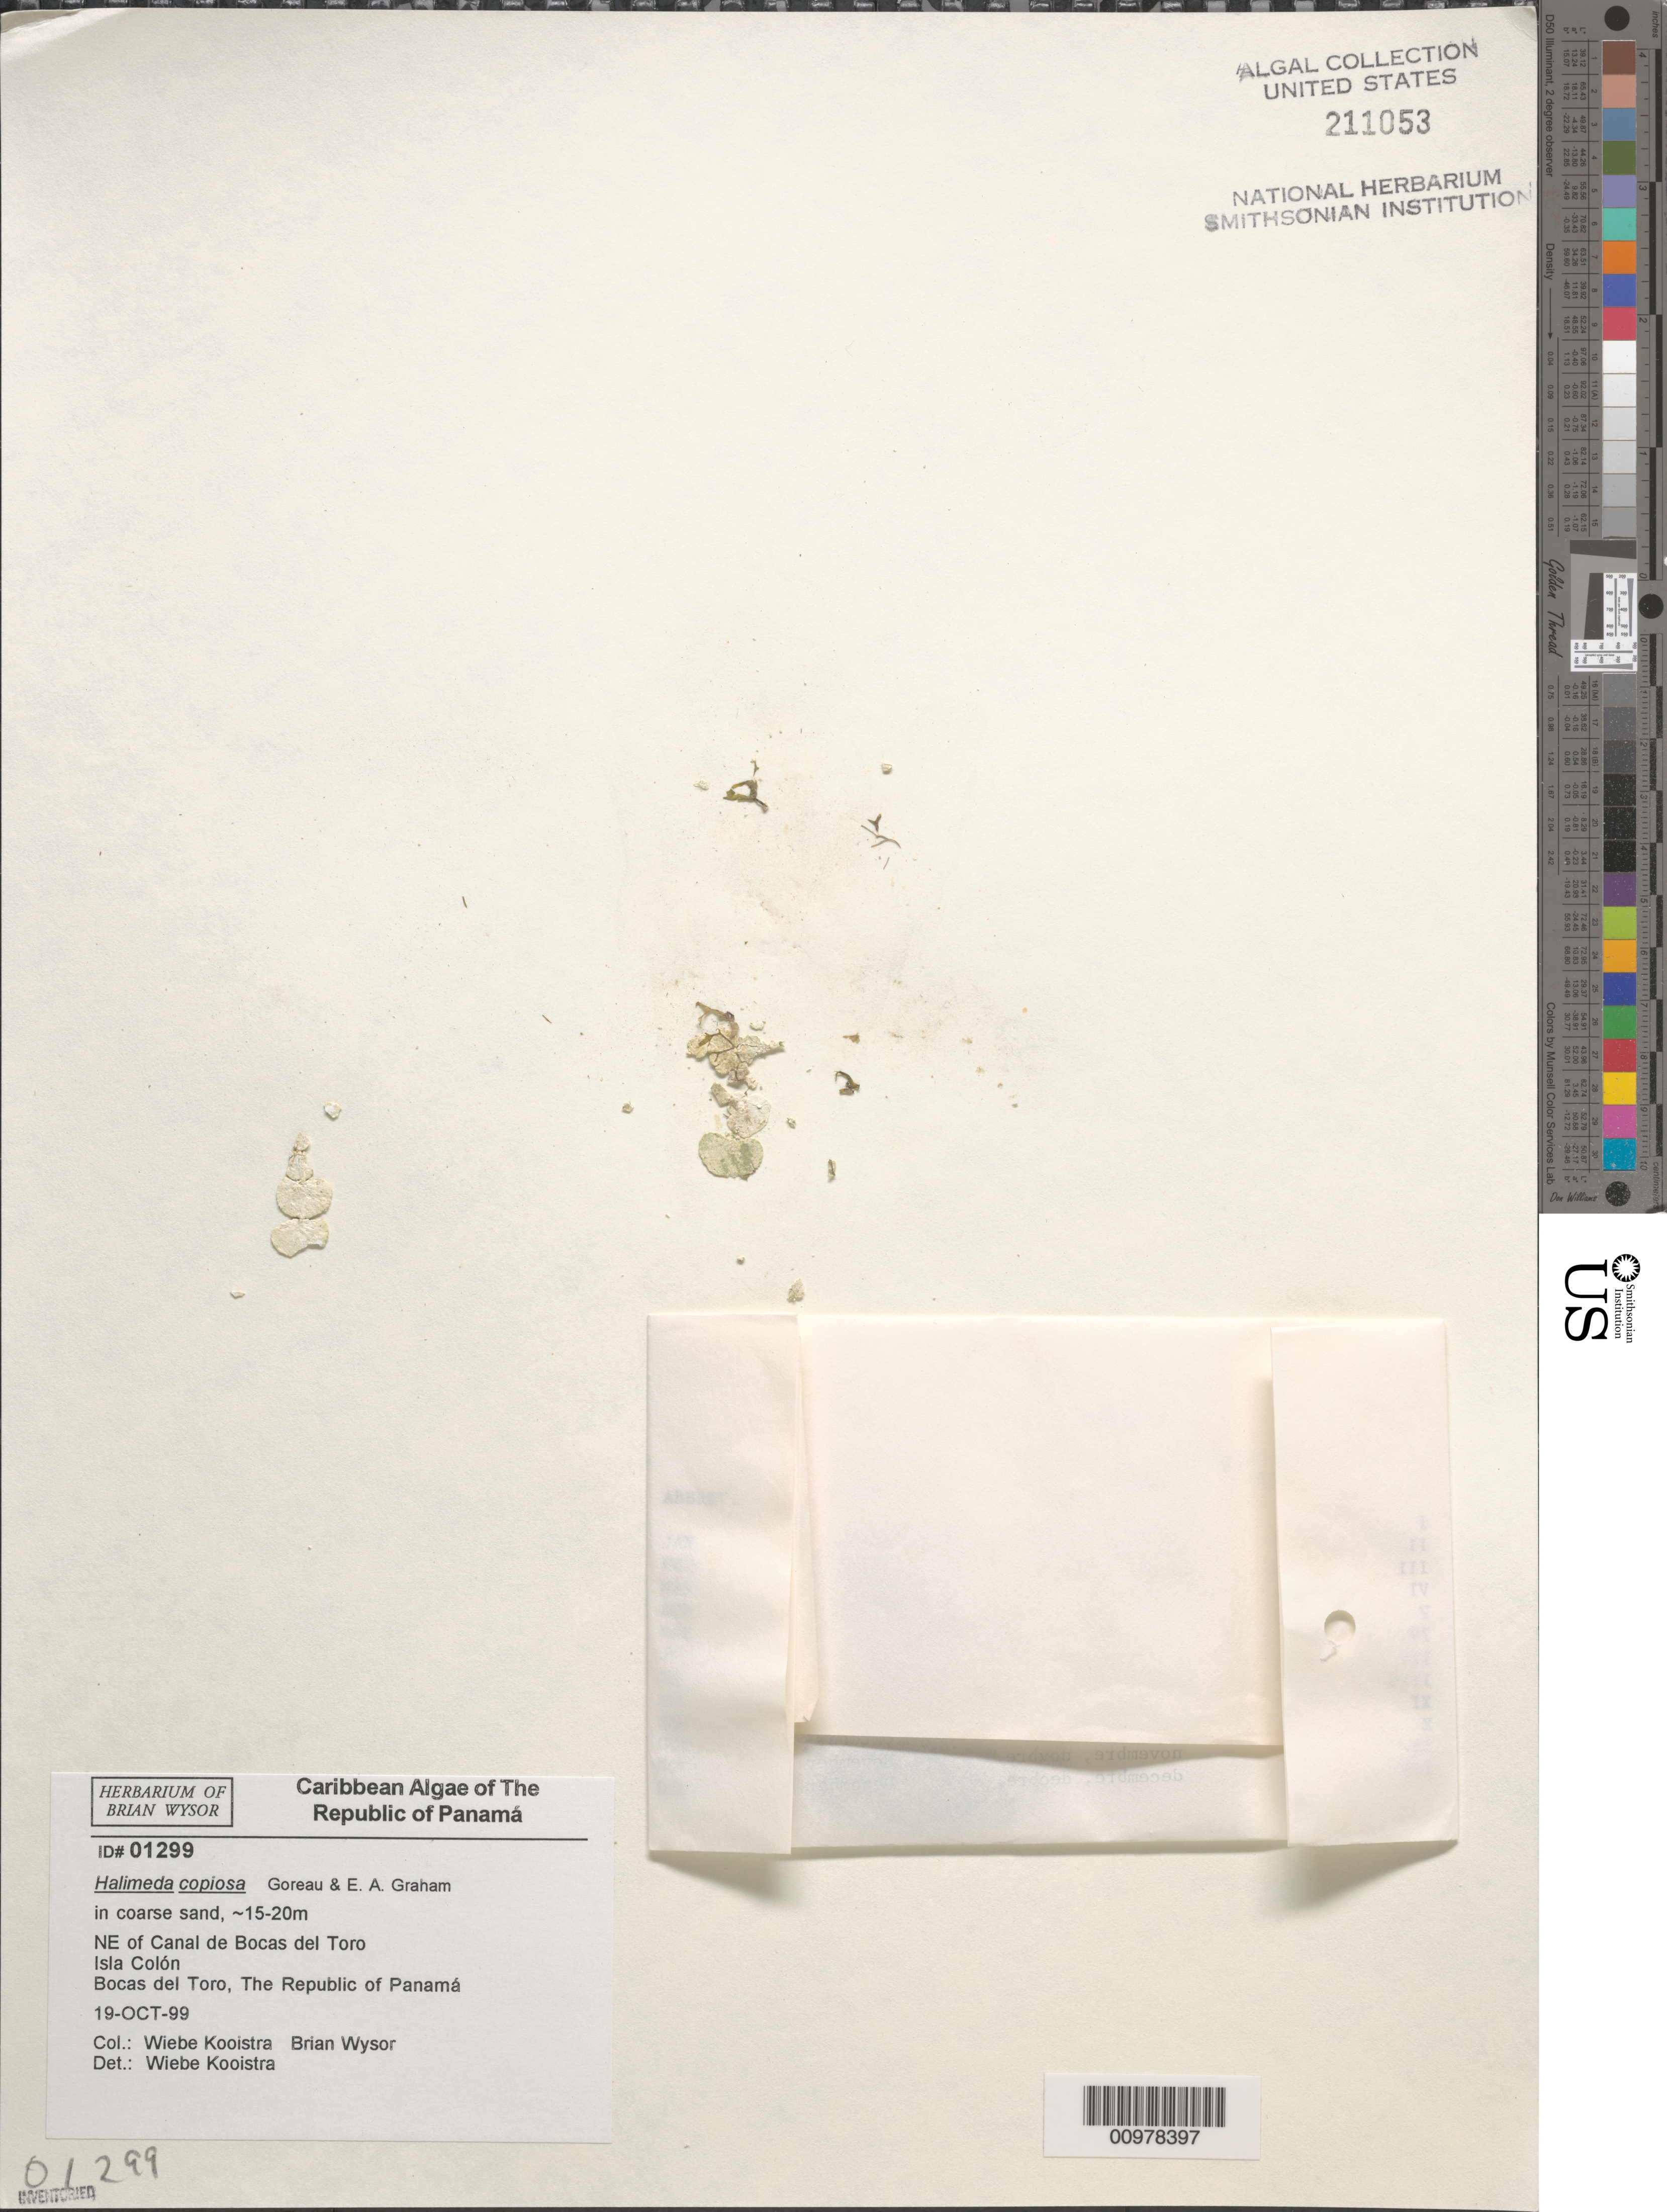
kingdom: Plantae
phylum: Chlorophyta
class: Ulvophyceae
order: Bryopsidales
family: Halimedaceae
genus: Halimeda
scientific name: Halimeda copiosa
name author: Goreau & E.A. Graham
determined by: Kooistra, Wiebe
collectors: B. Wysor & W. Kooistra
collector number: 01299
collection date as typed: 19 Oct 1999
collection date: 1999-10-19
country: Panama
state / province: Bocas del Toro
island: Colón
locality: Northeast of Canal de Bocas del Toro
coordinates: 9 24' 45" N, 82 12' 30" W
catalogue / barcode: US 211053